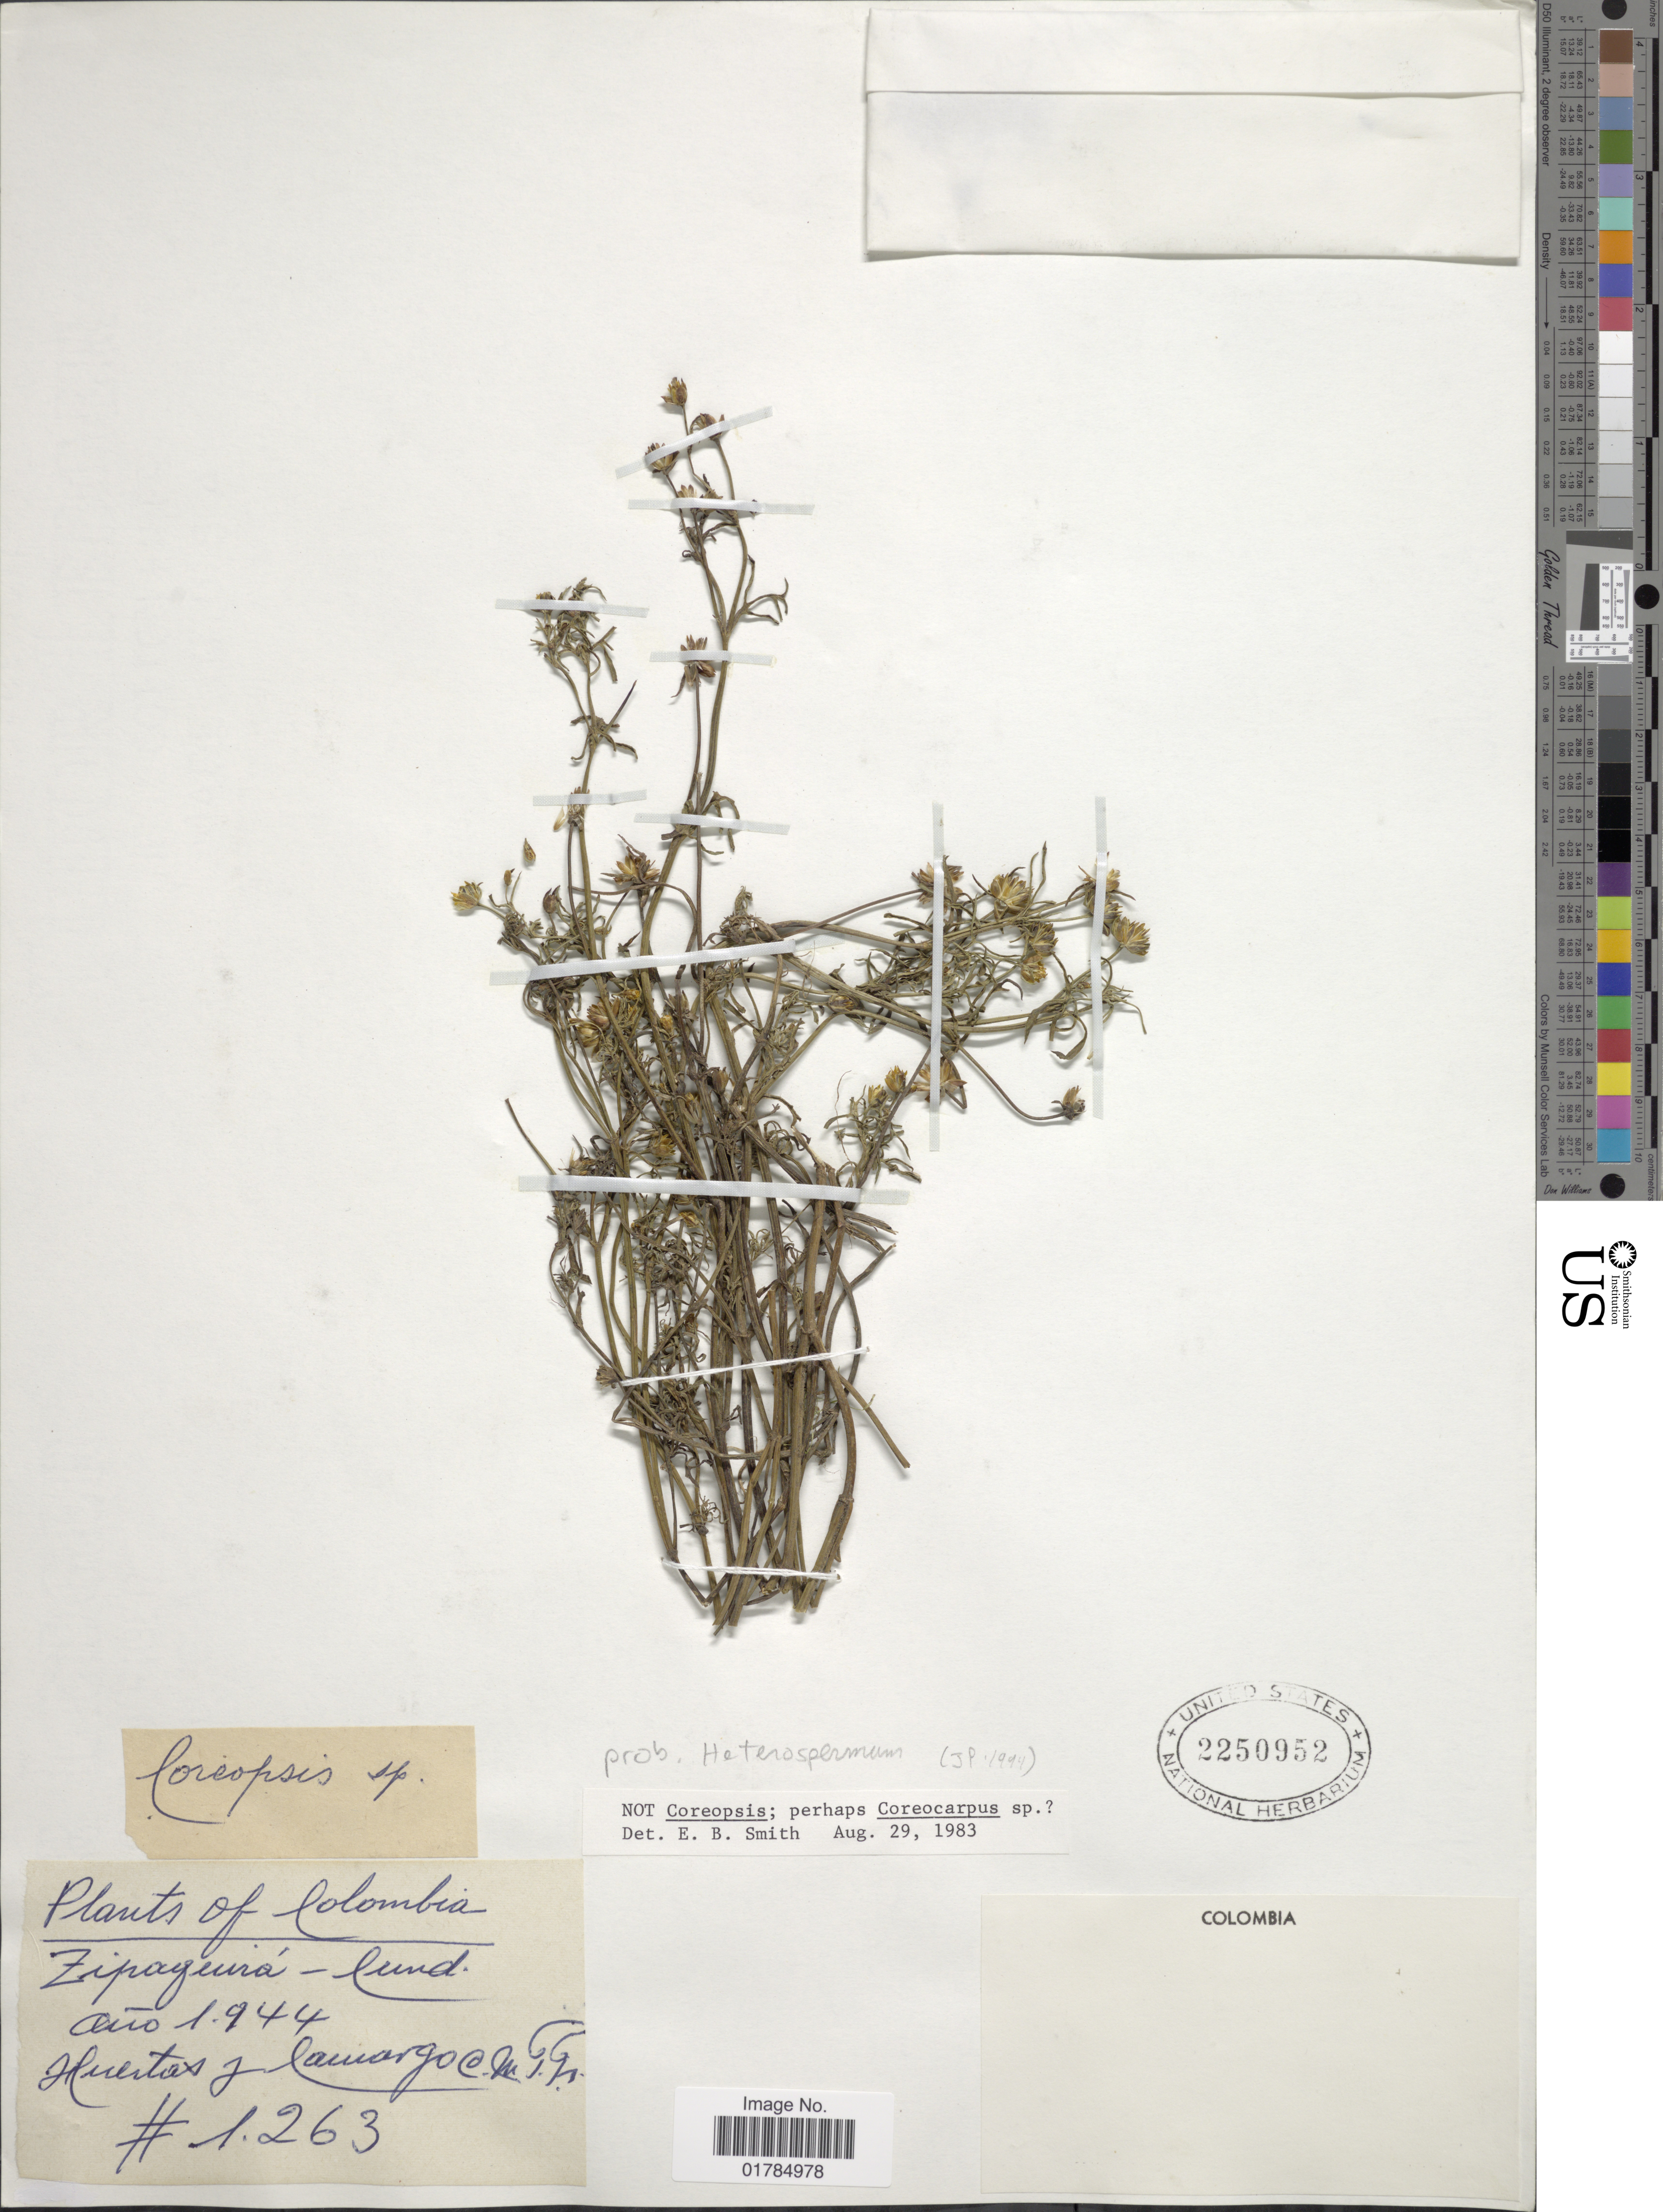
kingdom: Plantae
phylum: Tracheophyta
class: Magnoliopsida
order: Asterales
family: Asteraceae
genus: Heterosperma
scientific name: Heterosperma achaetum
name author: S.F. Blake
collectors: -- Huertas & -. Camargo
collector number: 1263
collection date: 1944-08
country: Colombia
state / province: Cundinamarca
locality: Zipaquira-Cund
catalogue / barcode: US 2250952